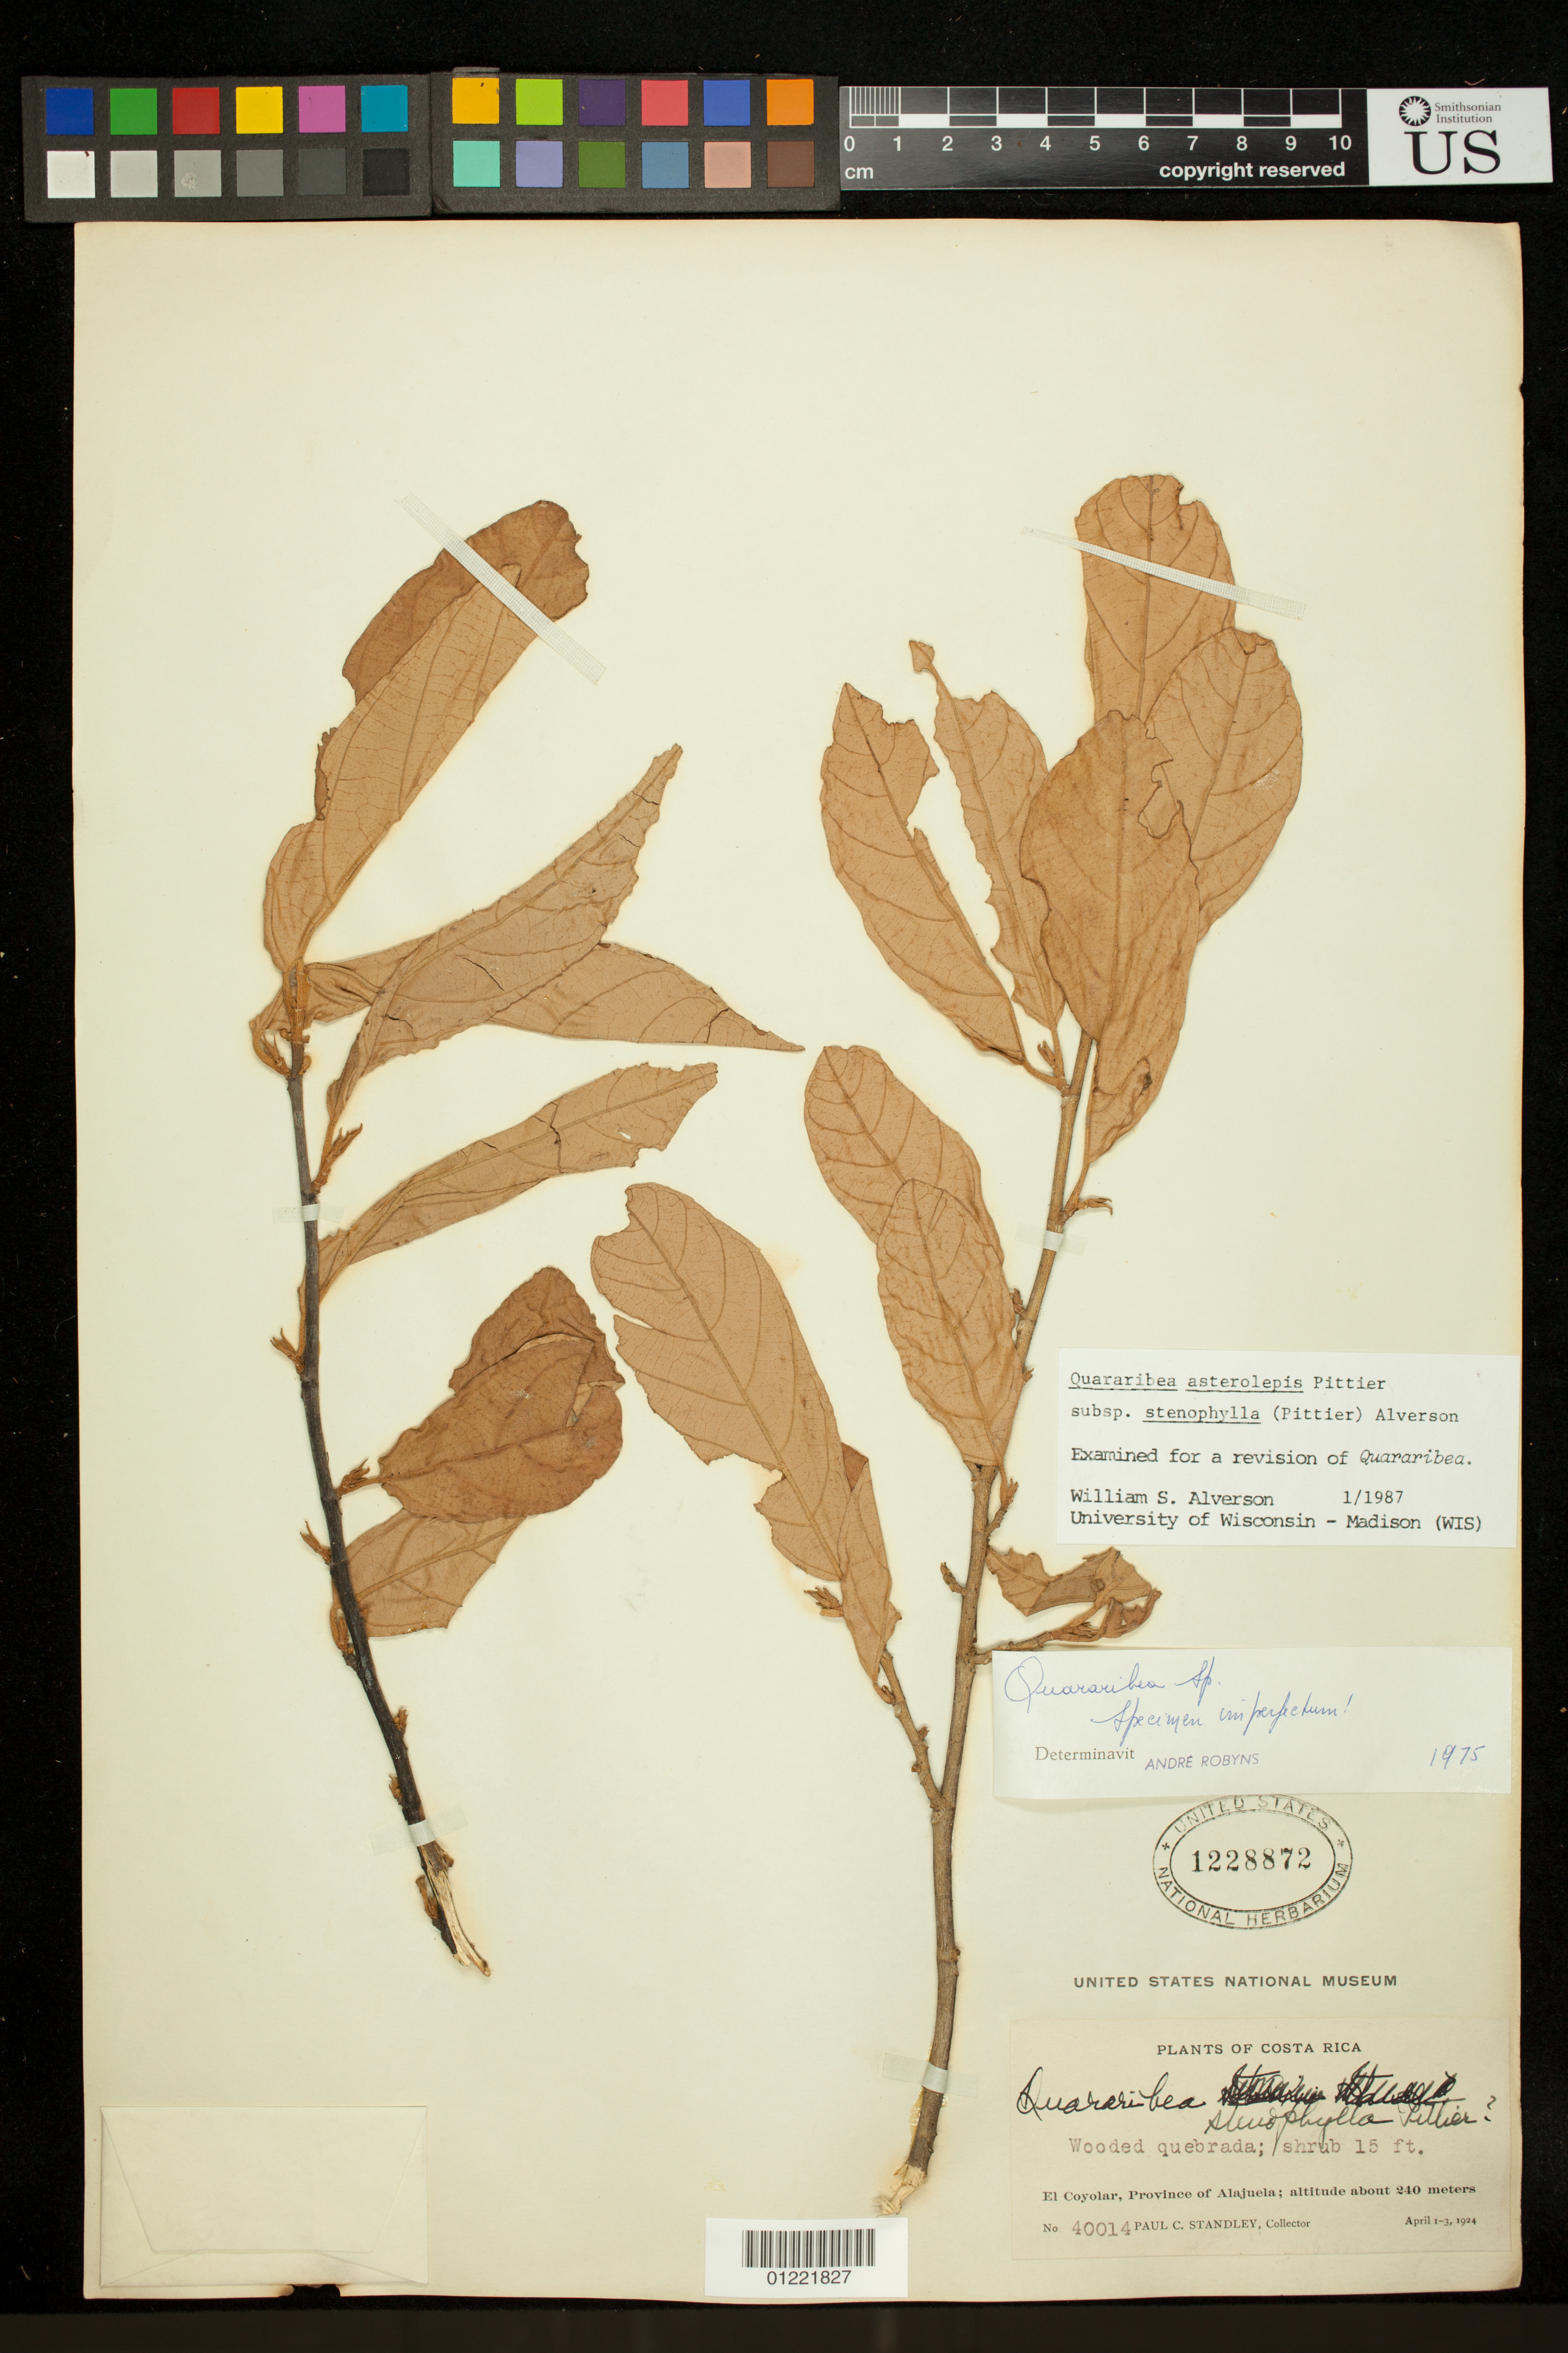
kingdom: Plantae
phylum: Tracheophyta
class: Magnoliopsida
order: Malvales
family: Malvaceae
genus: Quararibea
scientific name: Quararibea asterolepis subsp. stenophylla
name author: W.S. Alverson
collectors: P. C. Standley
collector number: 40014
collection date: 1924-04-01/1924-04-03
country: Costa Rica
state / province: Alajuela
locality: El Coyolar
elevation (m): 240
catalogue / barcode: US 1228872